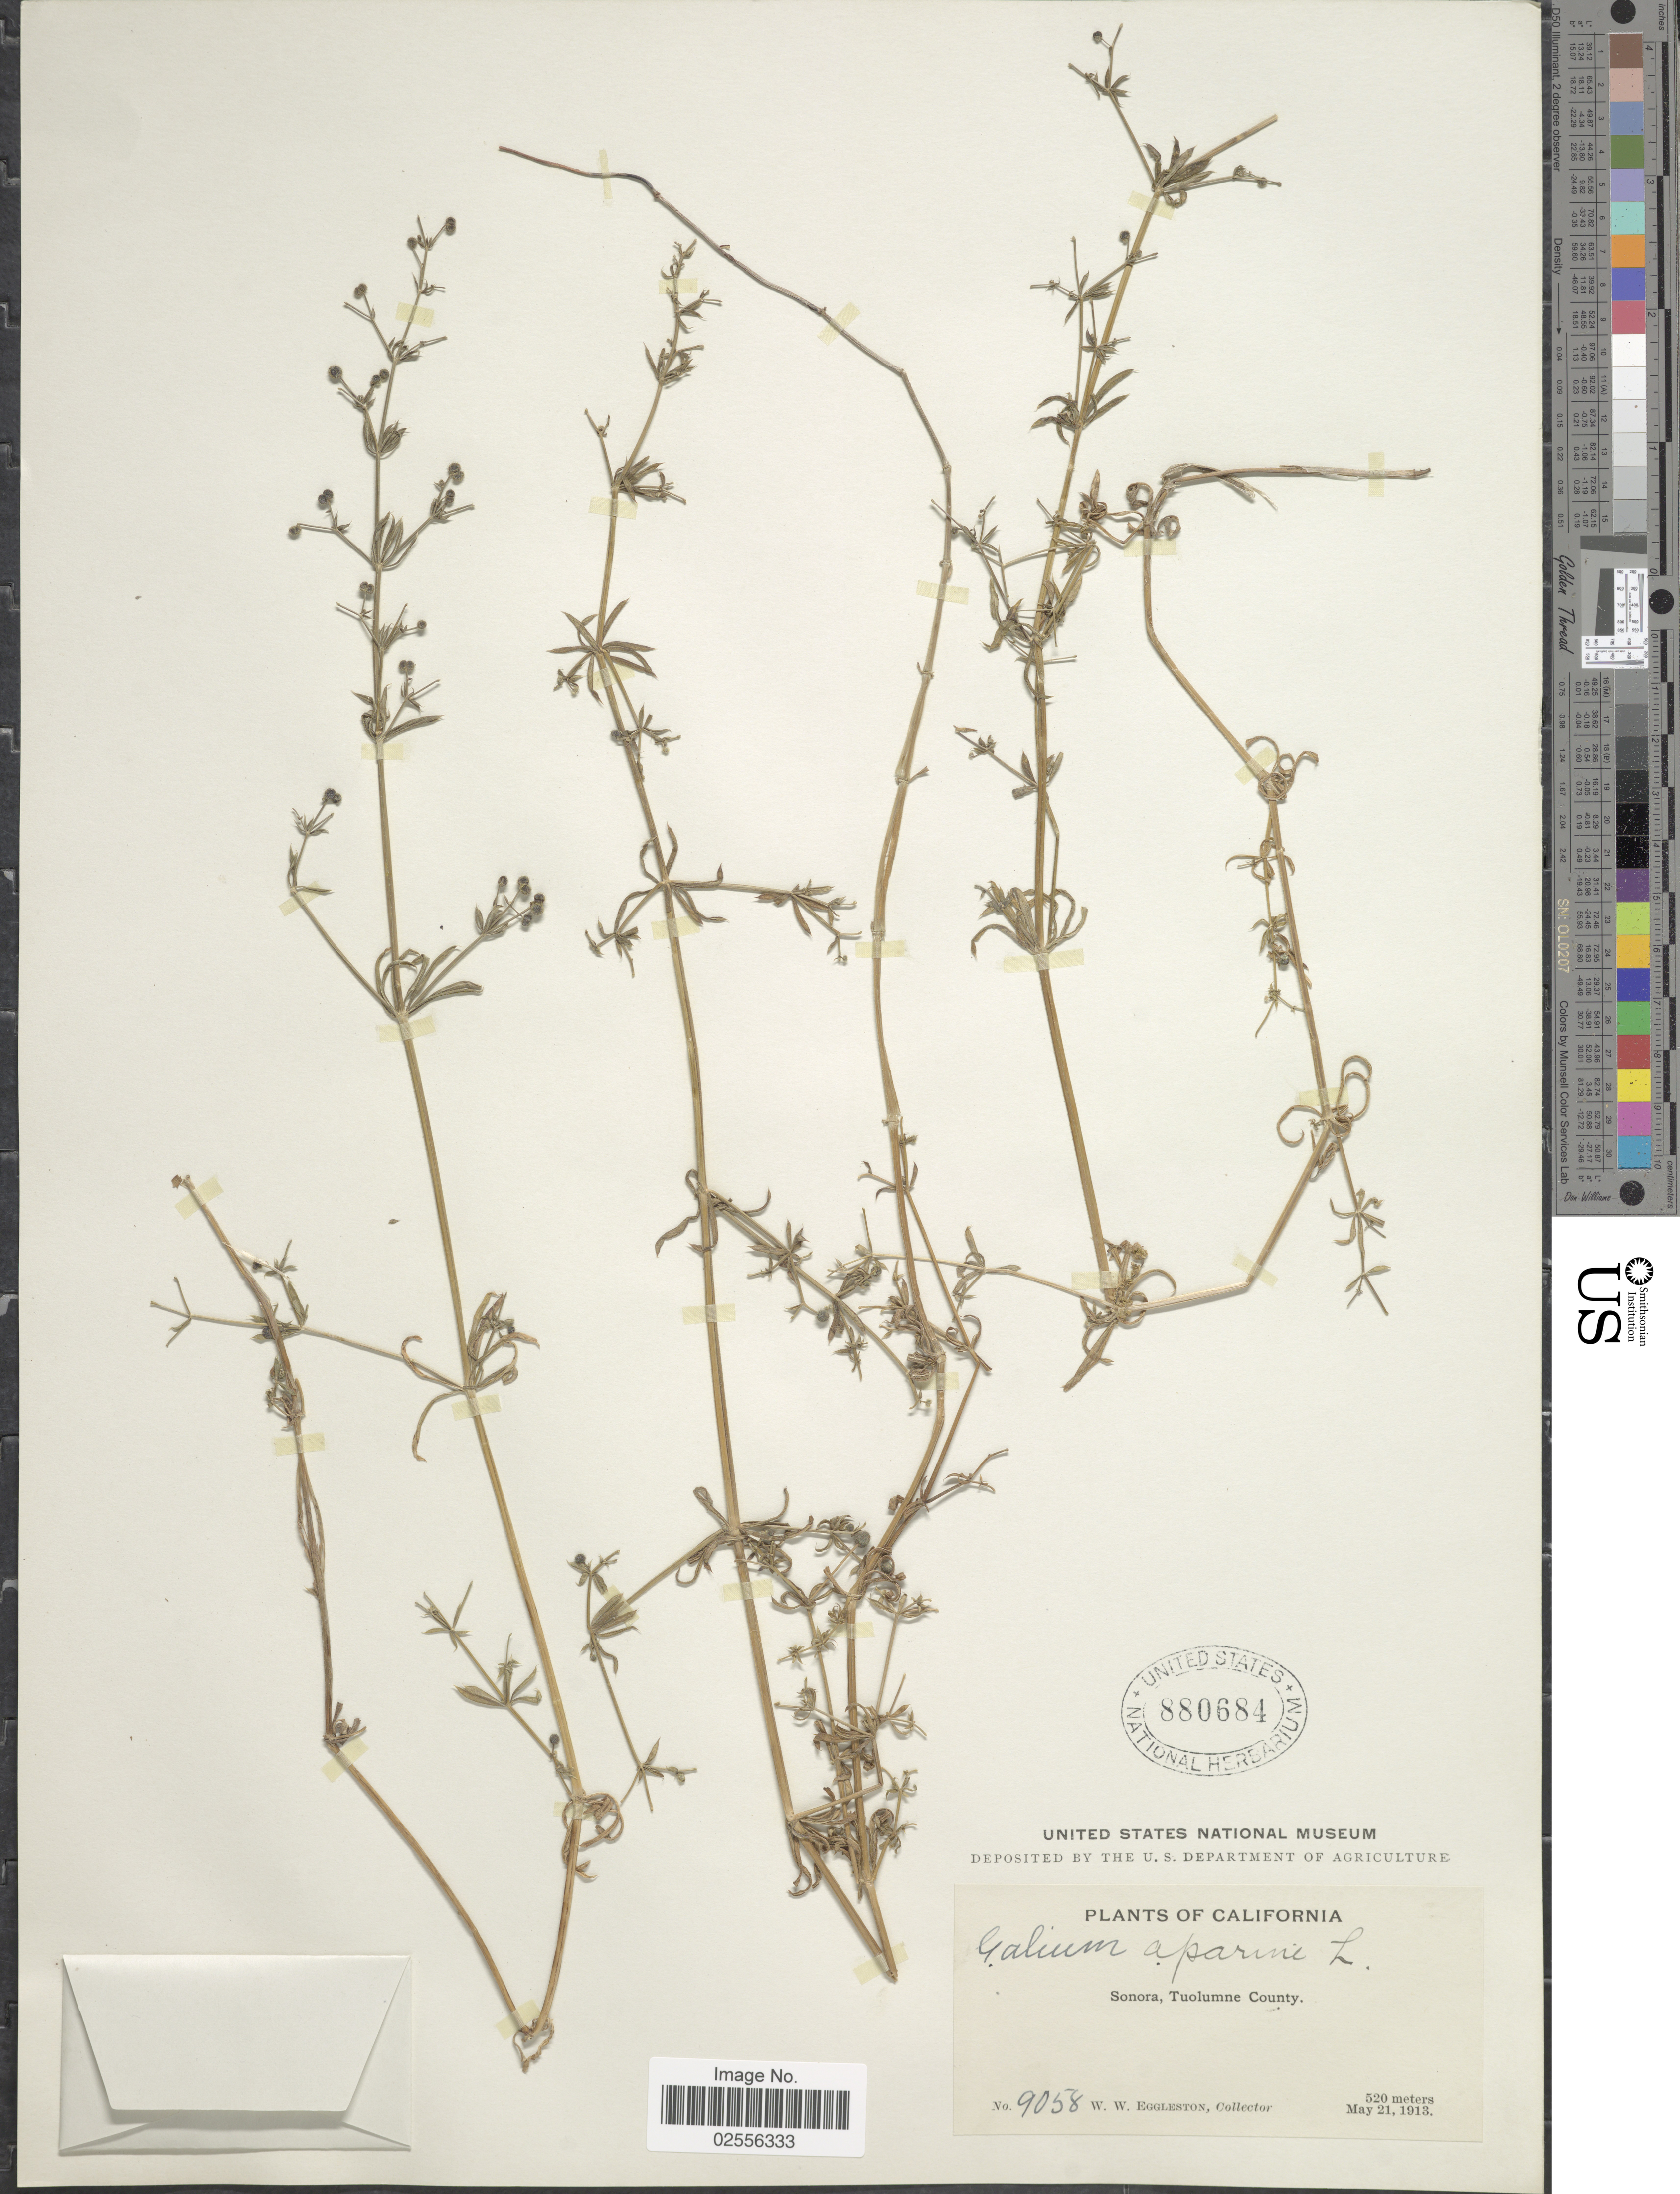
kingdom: Plantae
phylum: Tracheophyta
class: Magnoliopsida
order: Gentianales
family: Rubiaceae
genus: Galium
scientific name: Galium aparine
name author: L.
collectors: W. W. Eggleston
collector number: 9058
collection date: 1913-05-21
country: United States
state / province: California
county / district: Tuolumne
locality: Sonora, Tuolumne County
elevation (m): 520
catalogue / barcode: US 880684